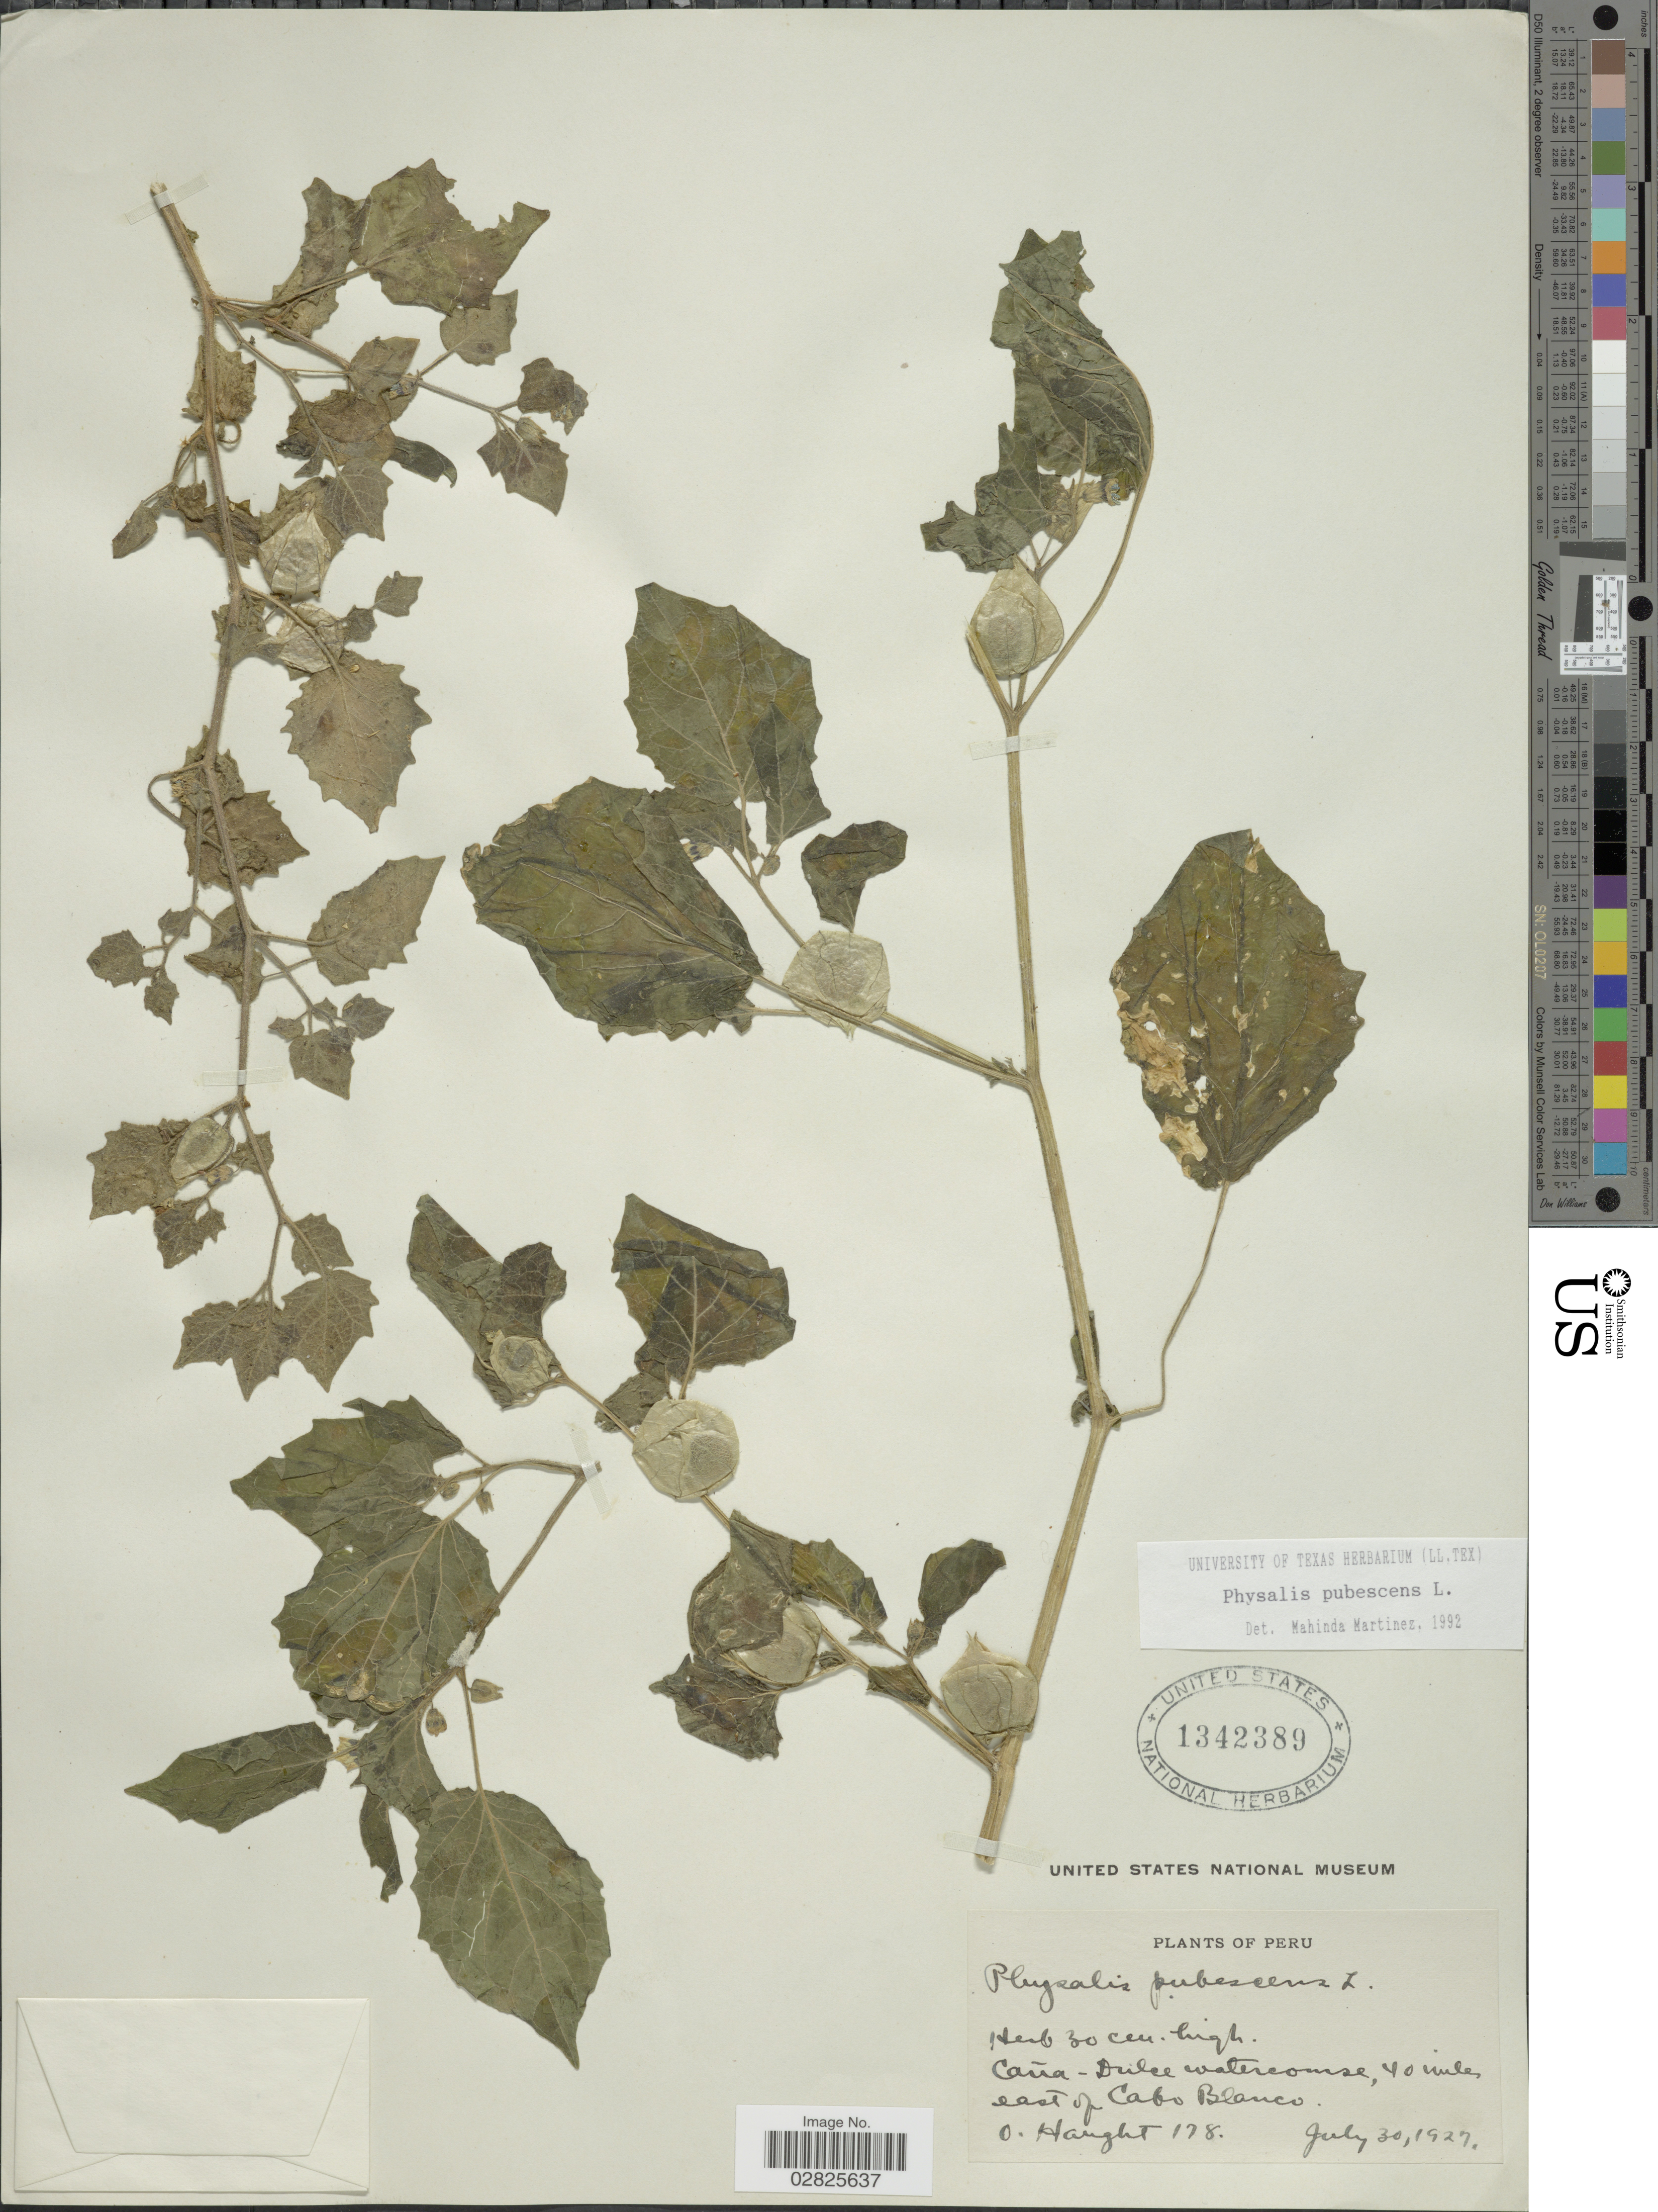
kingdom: Plantae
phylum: Tracheophyta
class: Magnoliopsida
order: Solanales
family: Solanaceae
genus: Physalis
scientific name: Physalis pubescens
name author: L.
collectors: O. Haught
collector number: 178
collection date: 1927-07-30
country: Peru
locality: Caña - Dulce watercourse, 40 miles east of Cabo Blanco.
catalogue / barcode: US 1342389